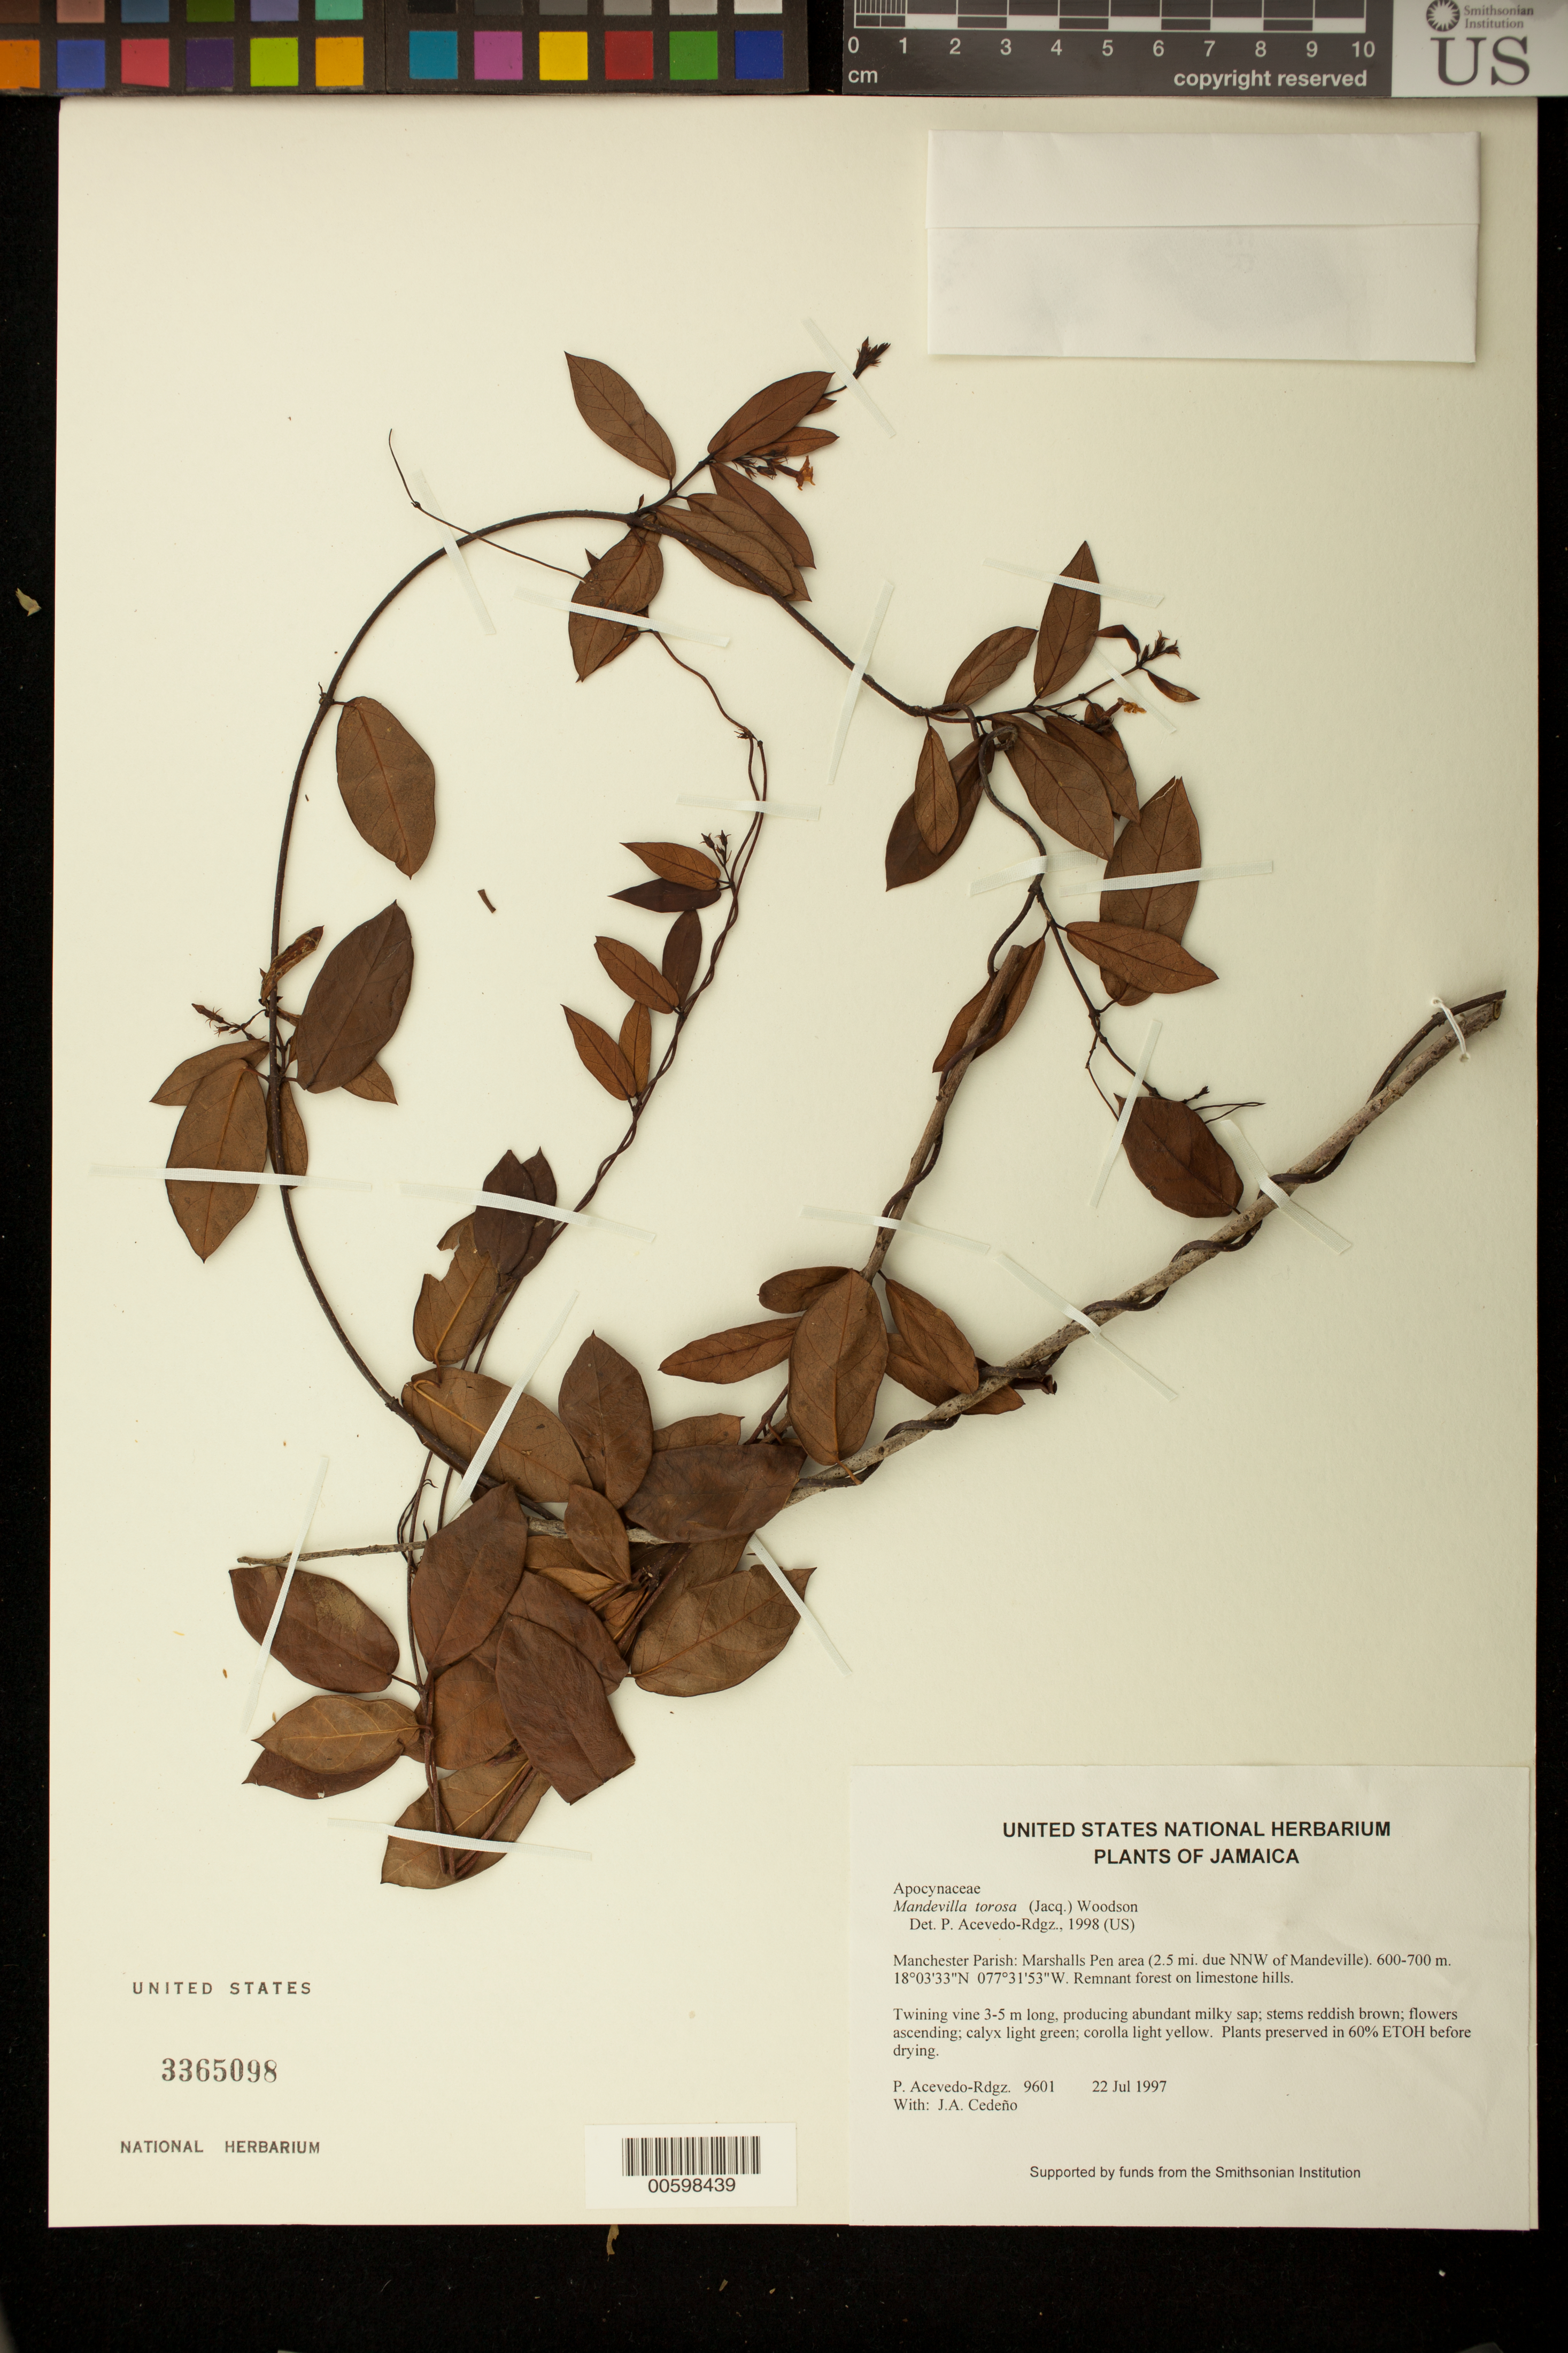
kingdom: Plantae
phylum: Tracheophyta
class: Magnoliopsida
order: Gentianales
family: Apocynaceae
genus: Mandevilla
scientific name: Mandevilla torosa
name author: (Jacq.) Woodson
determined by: Acevedo-Rodríguez, P., (BOT), Smithsonian Institution - National Museum of Natural History (UNITED STATES)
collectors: P. Acevedo-Rodr. & J. A. Cedeño M.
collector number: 9601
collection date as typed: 22 Jul 1997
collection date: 1997-07-22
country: Jamaica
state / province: Manchester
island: Jamaica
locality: Manchester Parish: Marshalls Pen area (2.5 mi. due NNW of Mandeville).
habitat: Remnant forest on limestone hills.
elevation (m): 600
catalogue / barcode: US 3365098